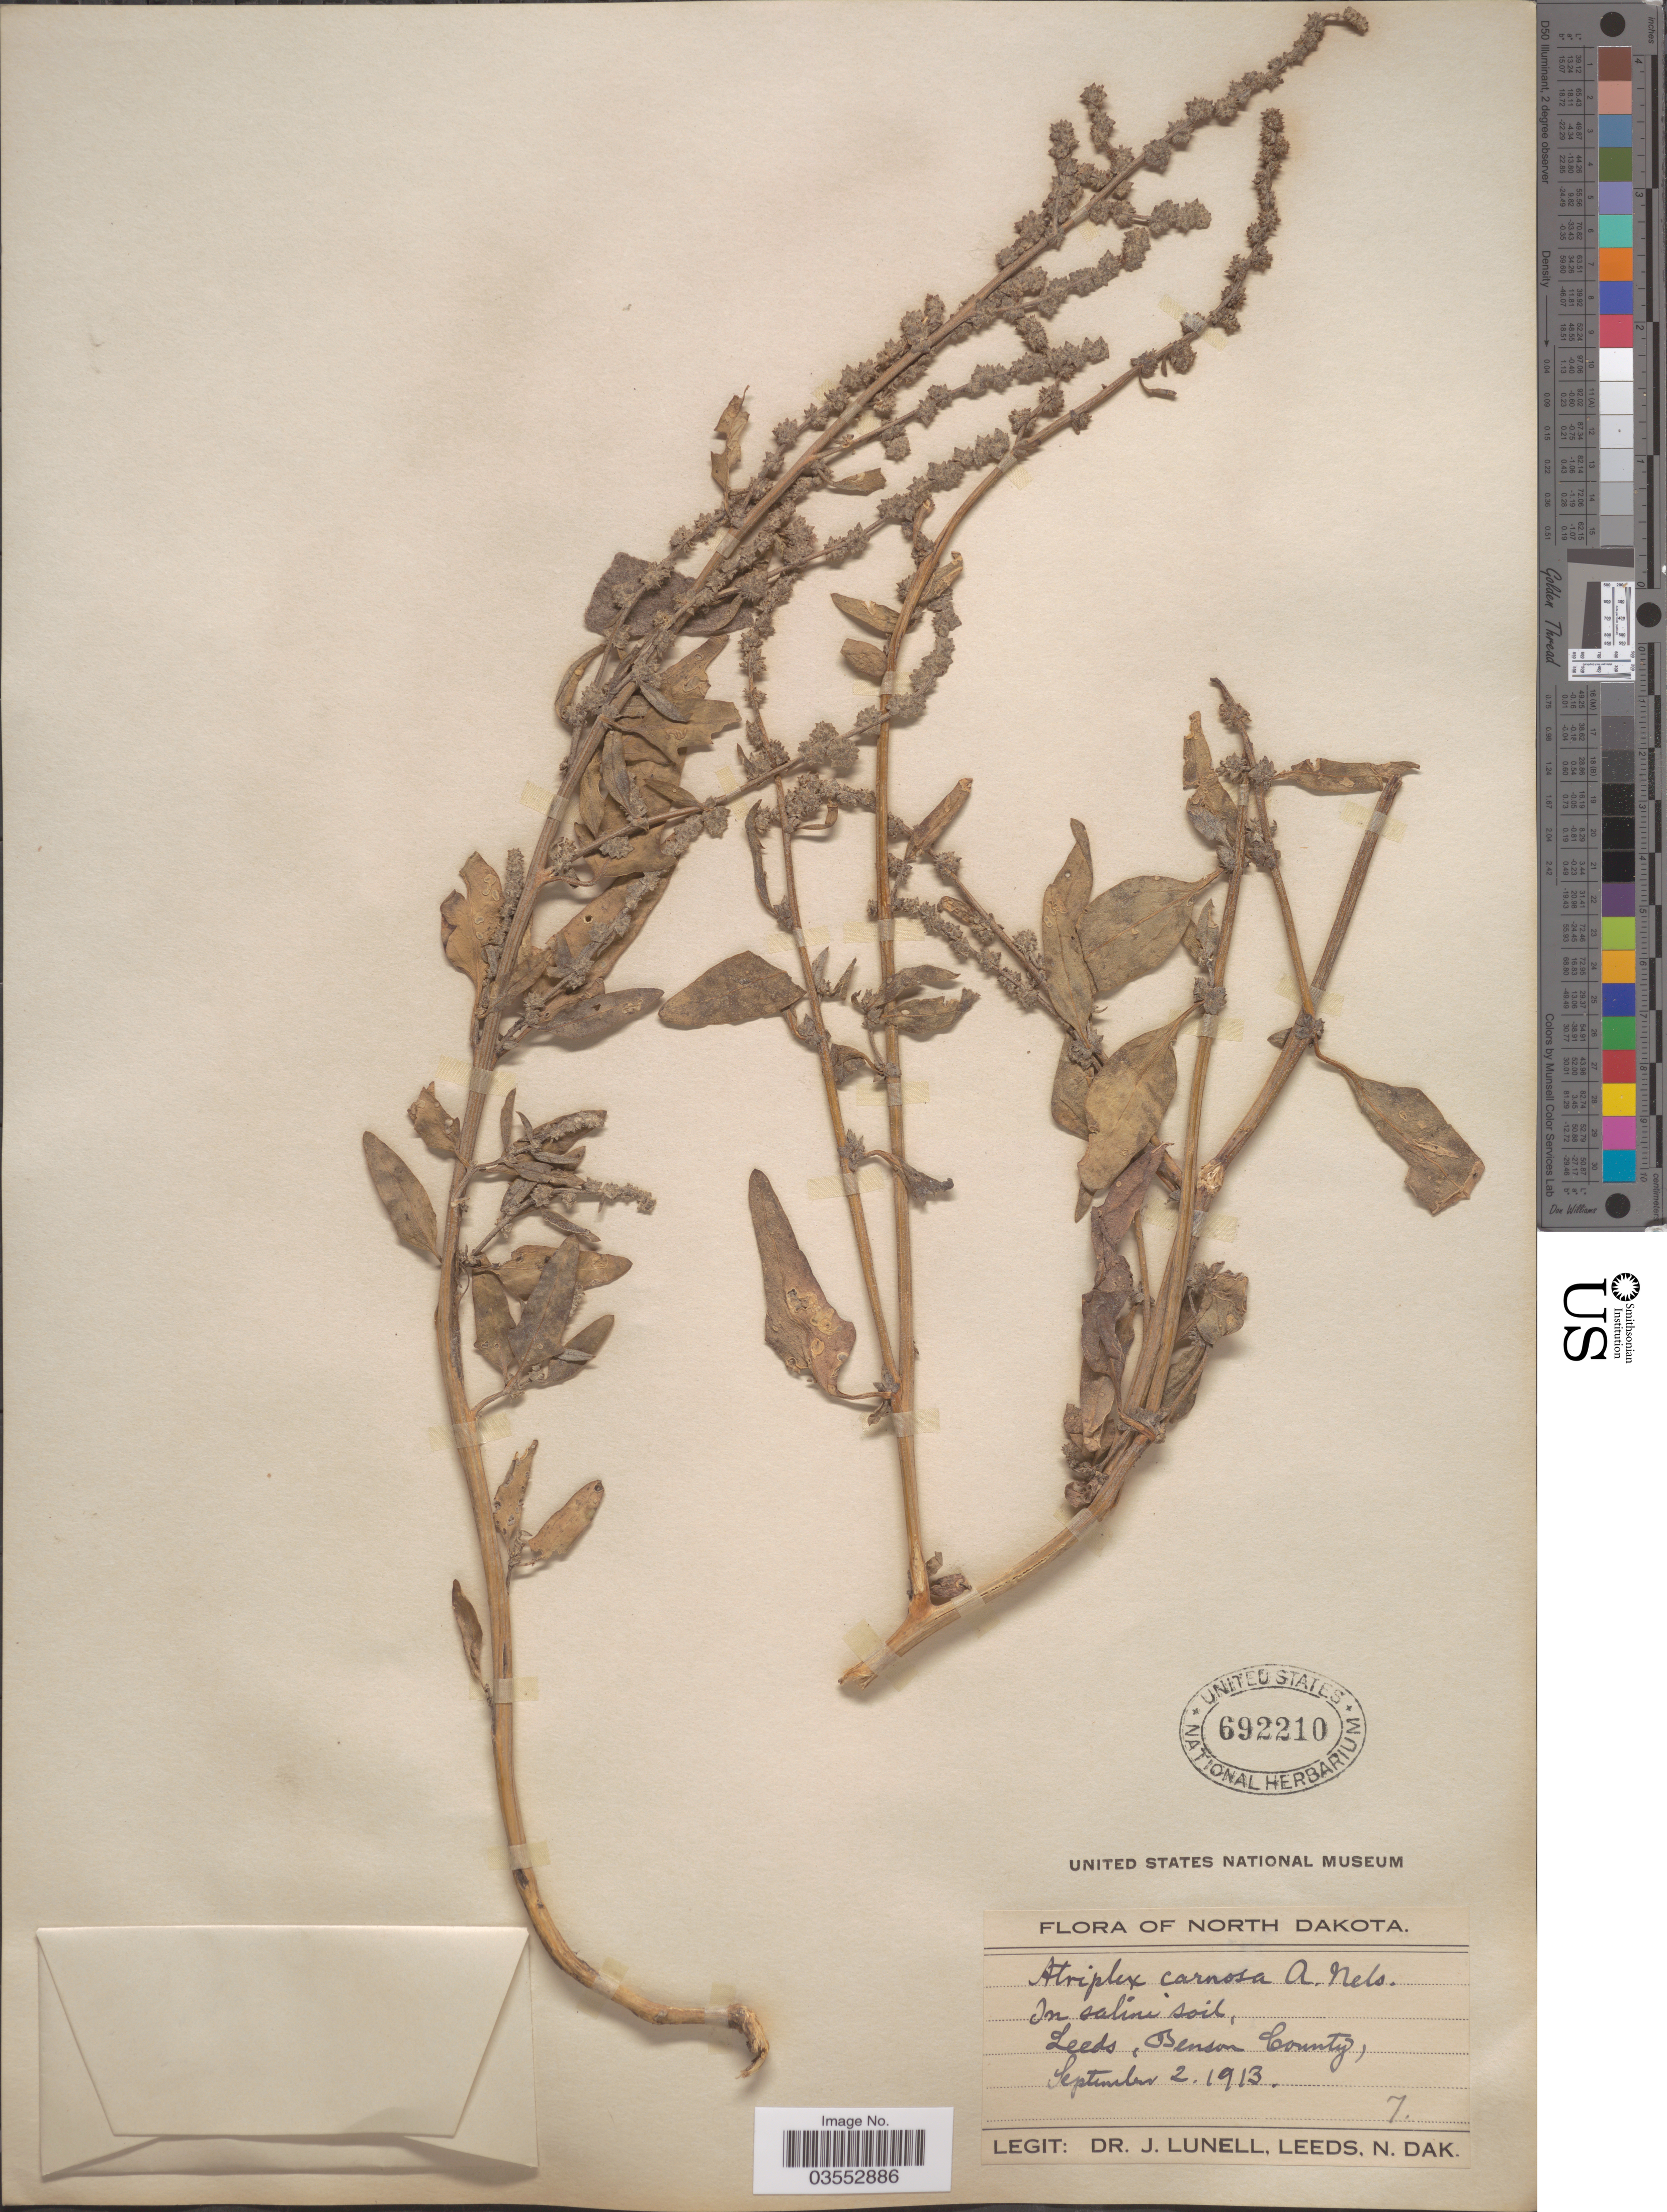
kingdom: Plantae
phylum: Tracheophyta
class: Magnoliopsida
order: Caryophyllales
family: Amaranthaceae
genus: Atriplex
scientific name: Atriplex subspicata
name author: (Nutt.) Rydb.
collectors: J. Lunell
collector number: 7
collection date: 1913-09-02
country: United States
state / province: North Dakota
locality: Leeds, Benson County.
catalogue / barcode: US 692210